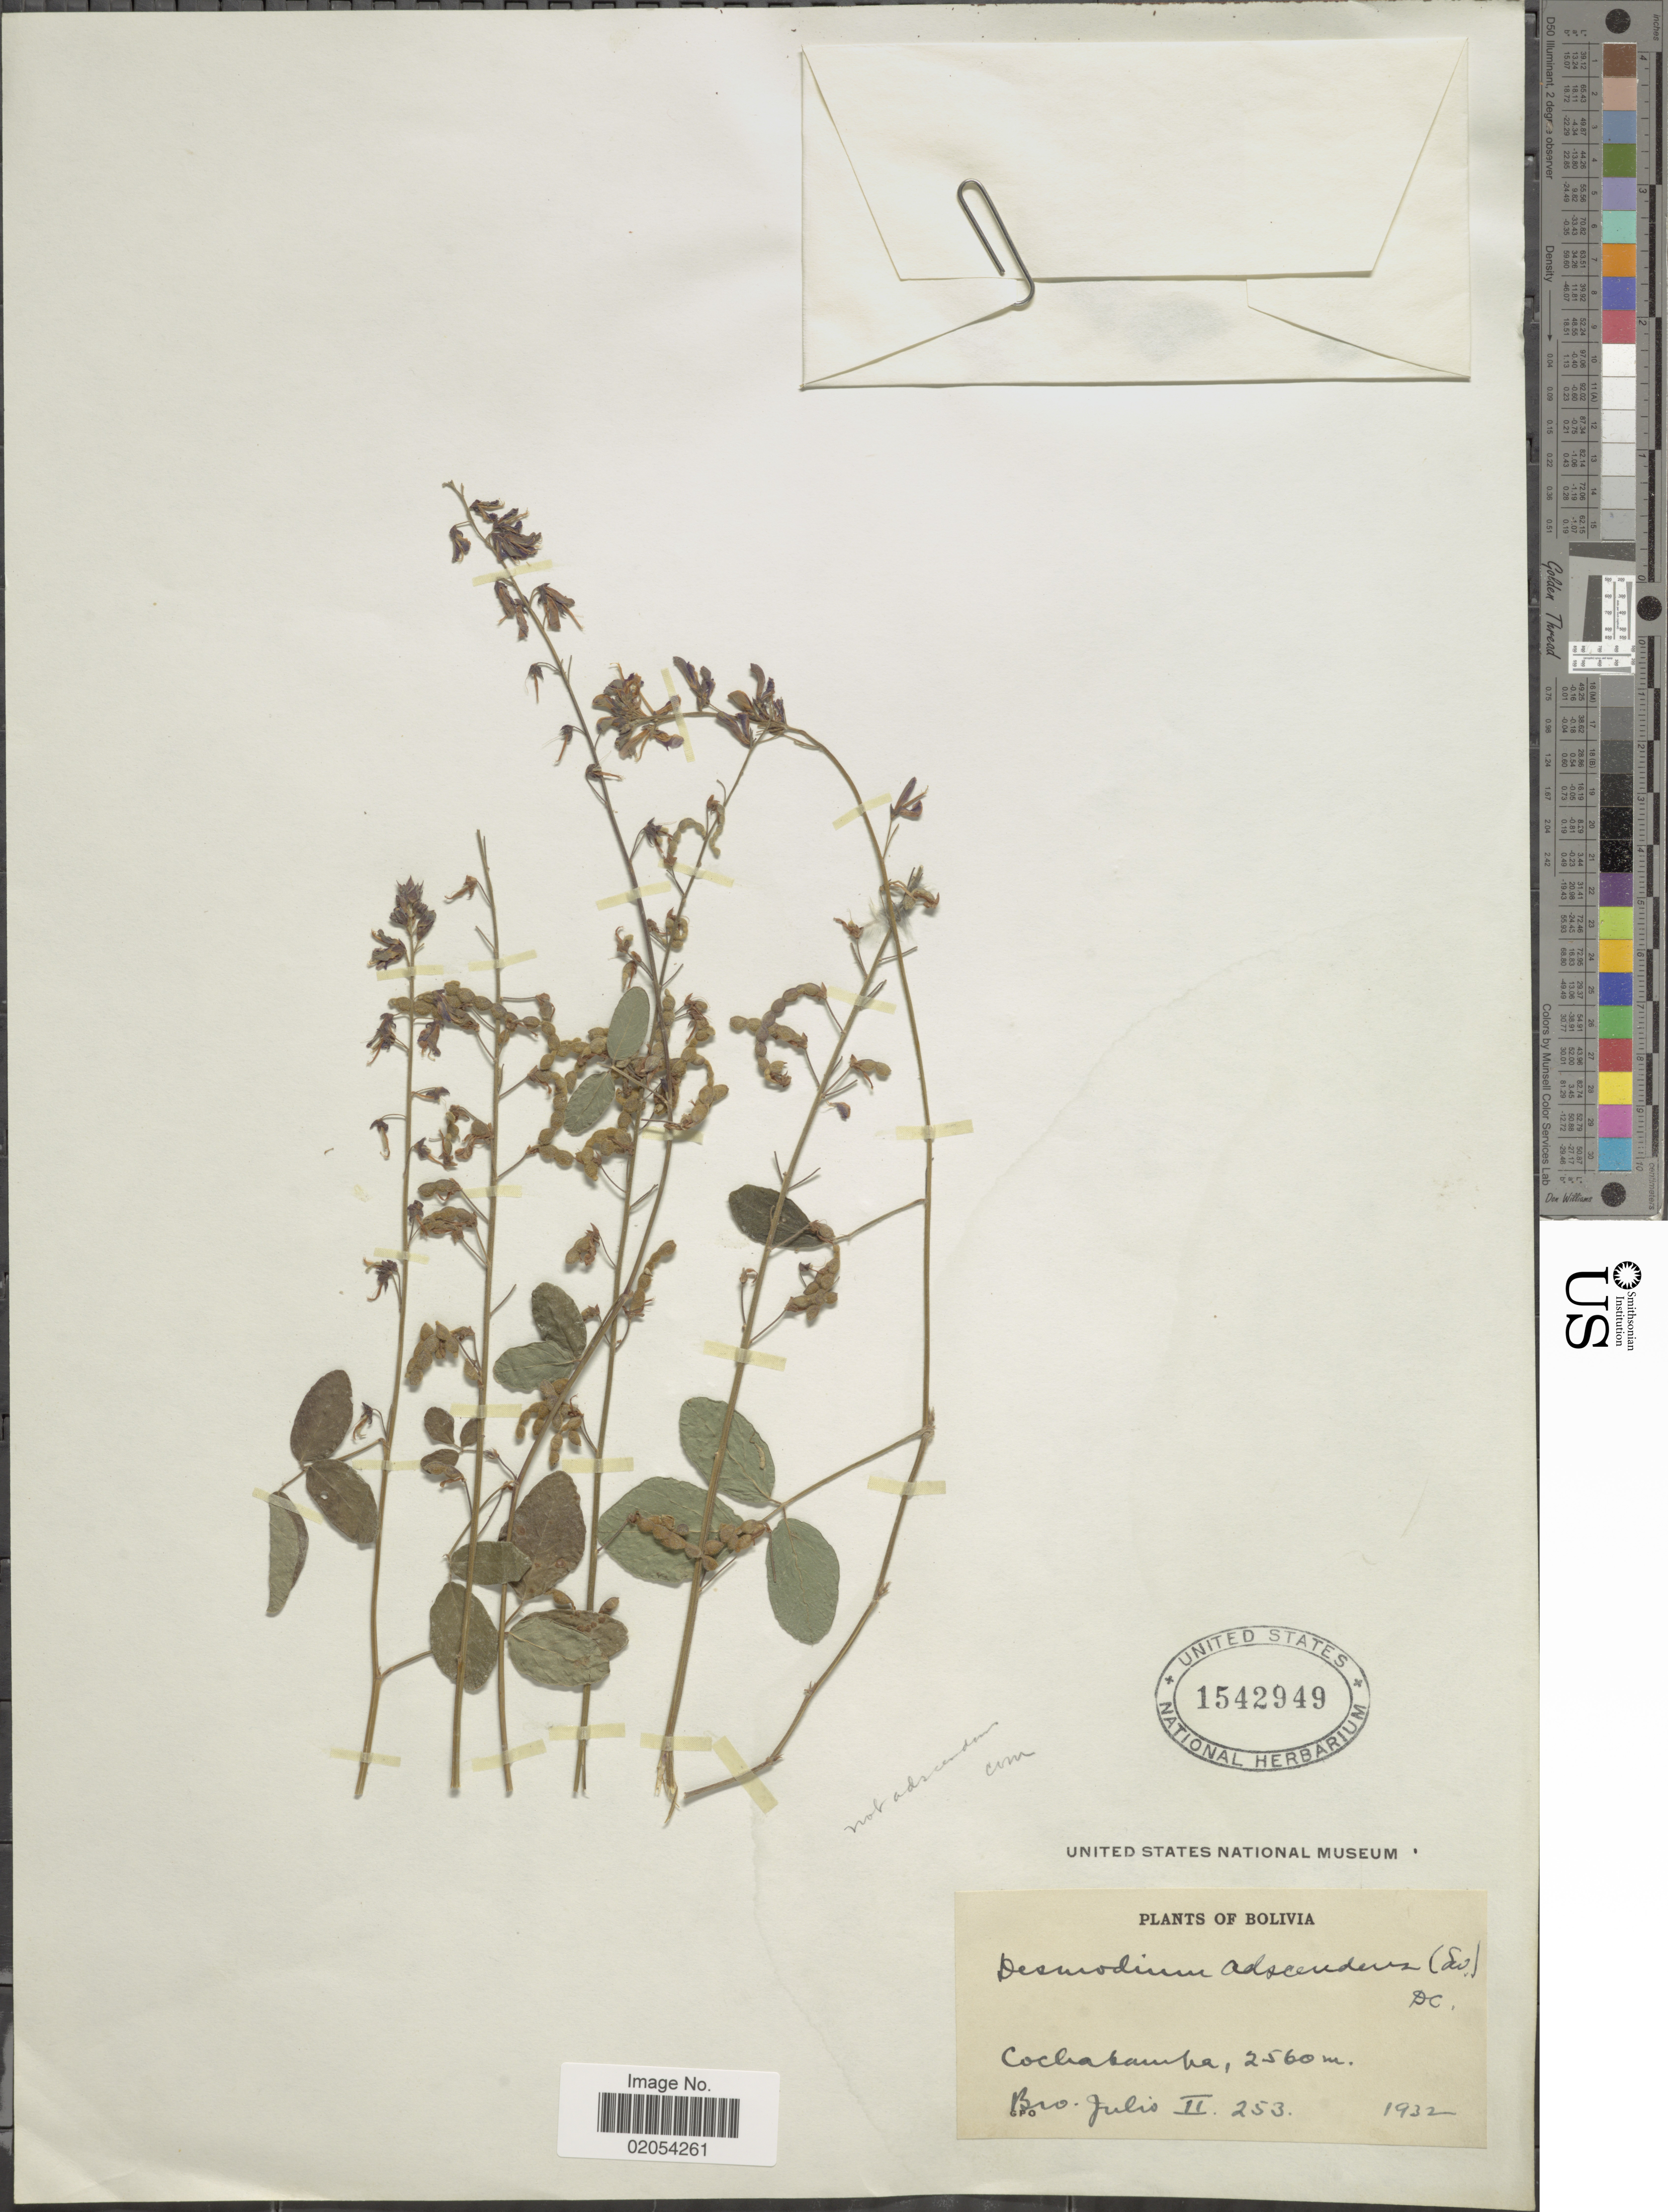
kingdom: Plantae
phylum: Tracheophyta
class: Magnoliopsida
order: Fabales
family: Fabaceae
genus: Desmodium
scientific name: Desmodium sp.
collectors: Bro. Julio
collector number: II253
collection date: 1932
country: Bolivia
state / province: Cochabamba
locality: Cochabamba.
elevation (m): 2560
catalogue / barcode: US 1542949